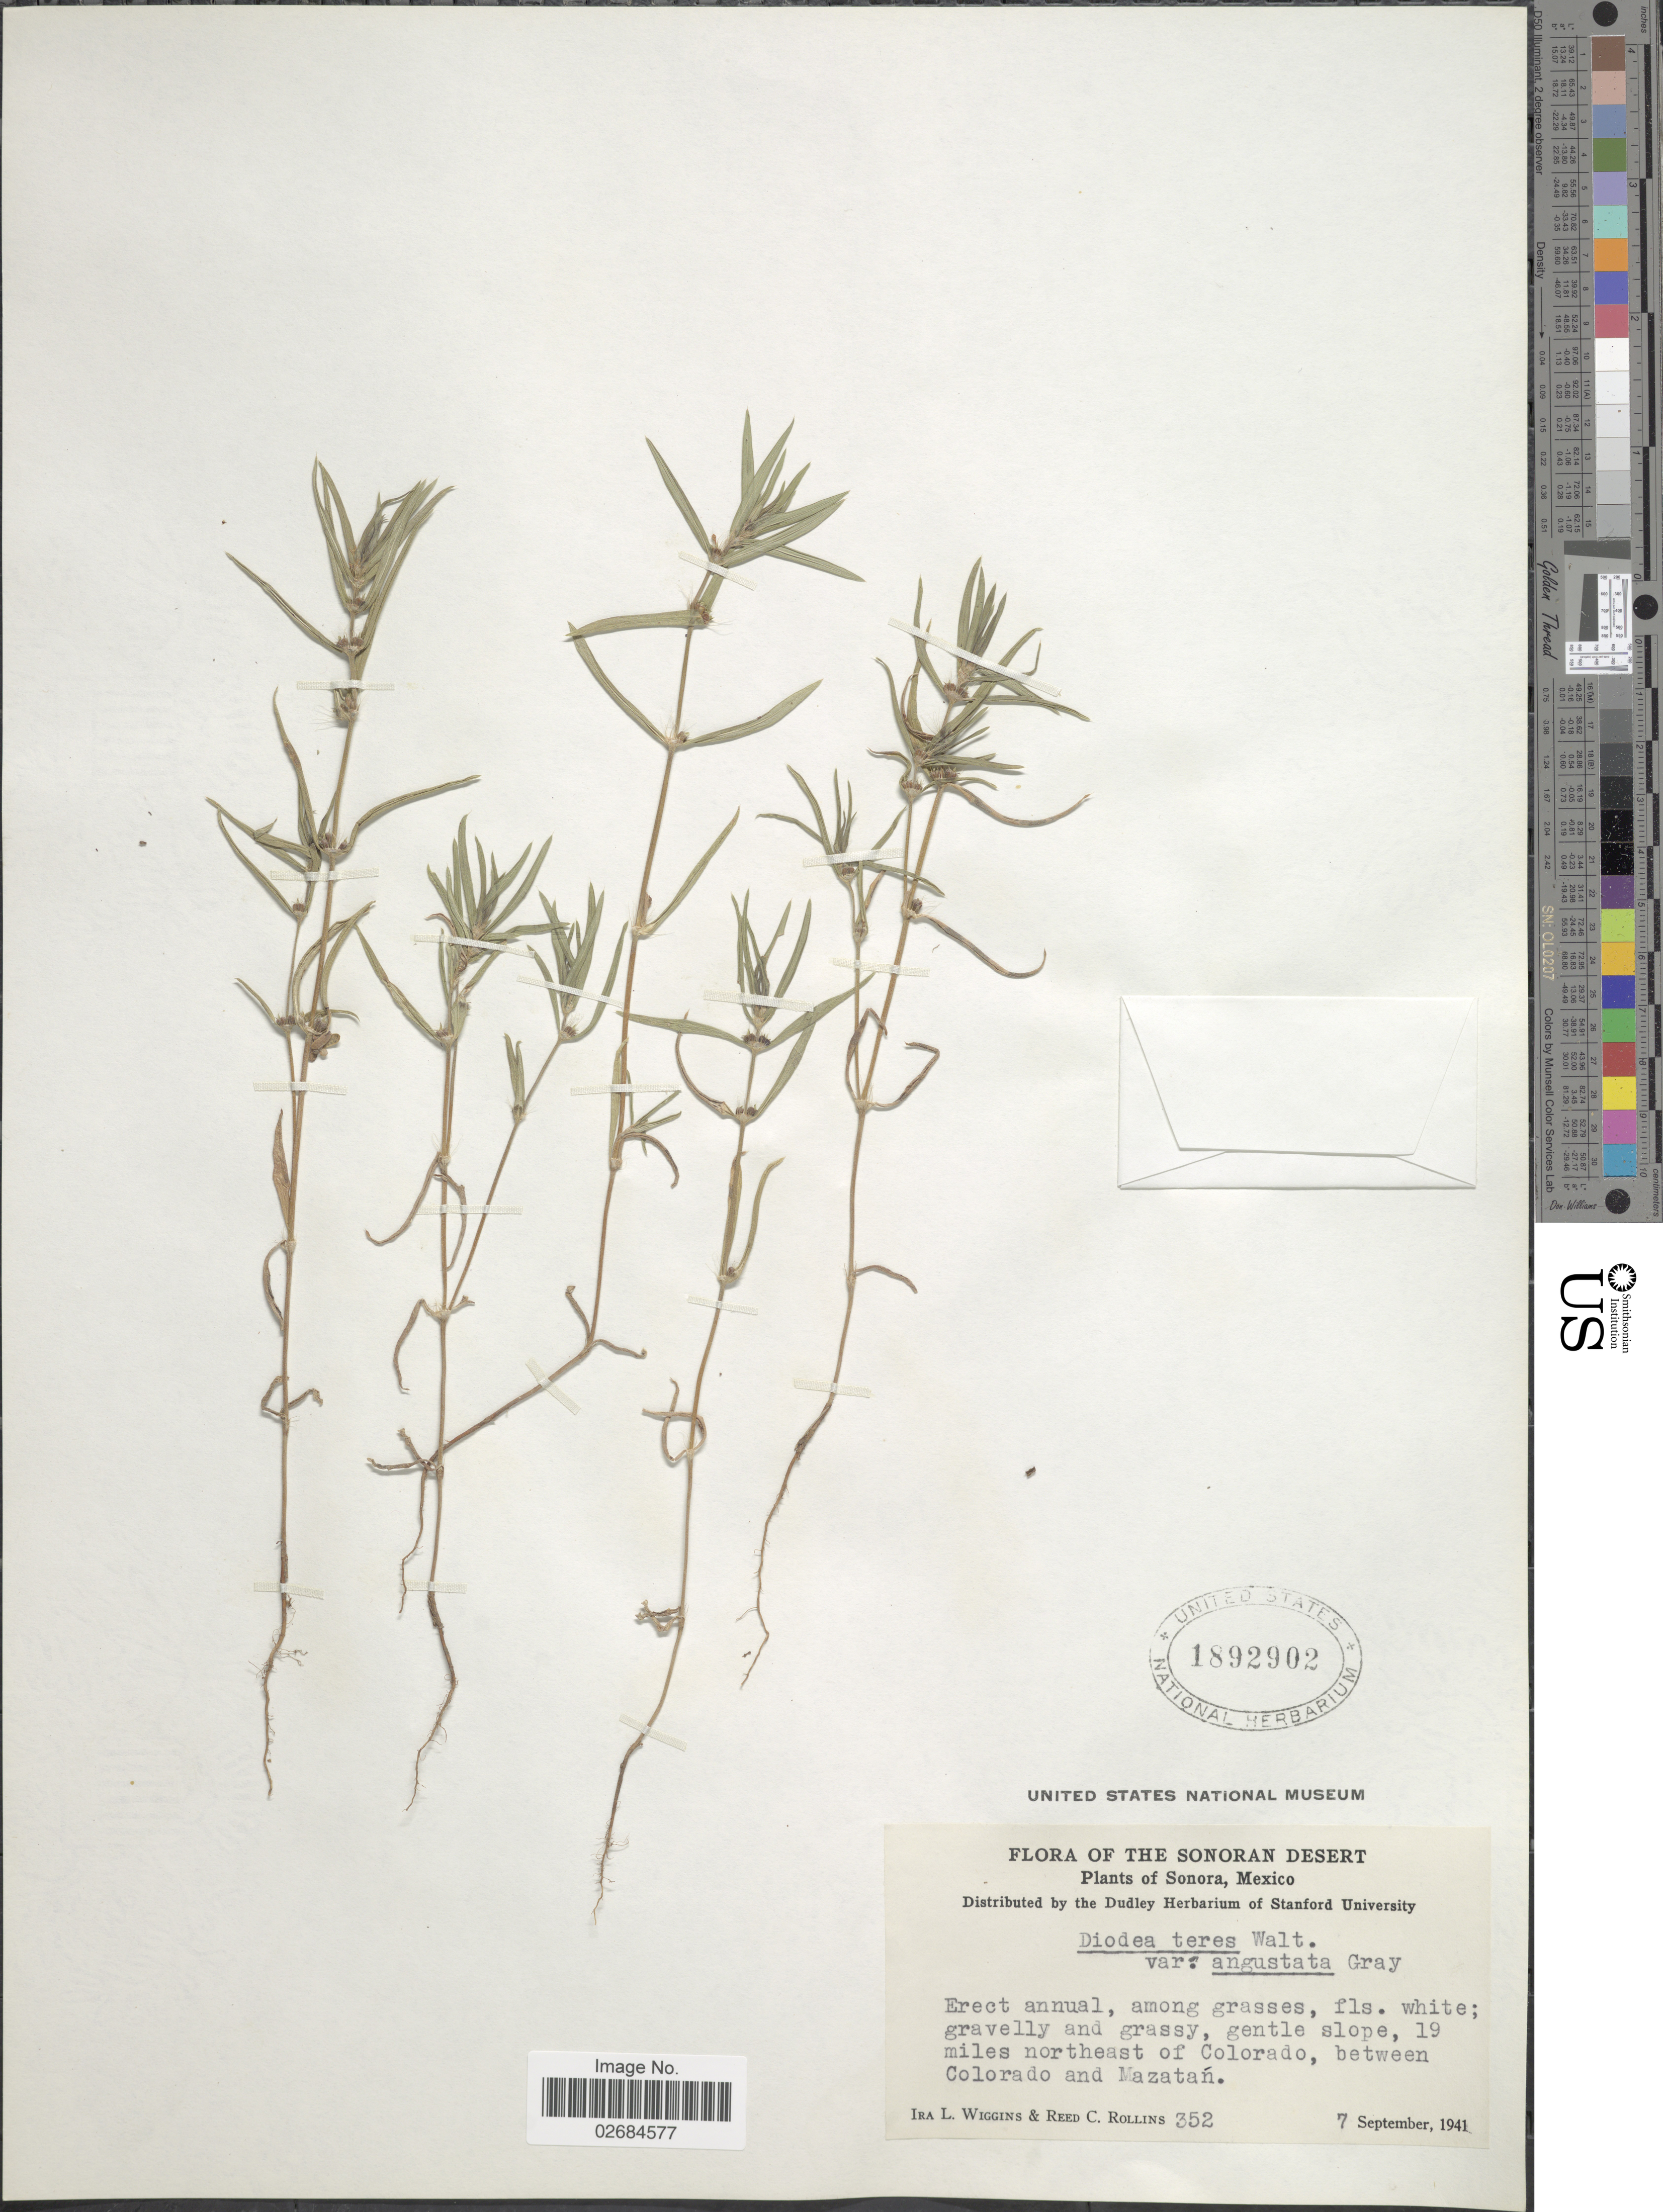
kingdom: Plantae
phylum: Tracheophyta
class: Magnoliopsida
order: Gentianales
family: Rubiaceae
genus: Diodia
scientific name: Diodia teres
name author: Walter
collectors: I. L. Wiggins & R. C. Rollins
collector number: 352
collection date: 1941-09-07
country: Mexico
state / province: Sonora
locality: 19 miles northeast of Colorado, between Colorado and Mazatán. Sonoran Desert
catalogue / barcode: US 1892902